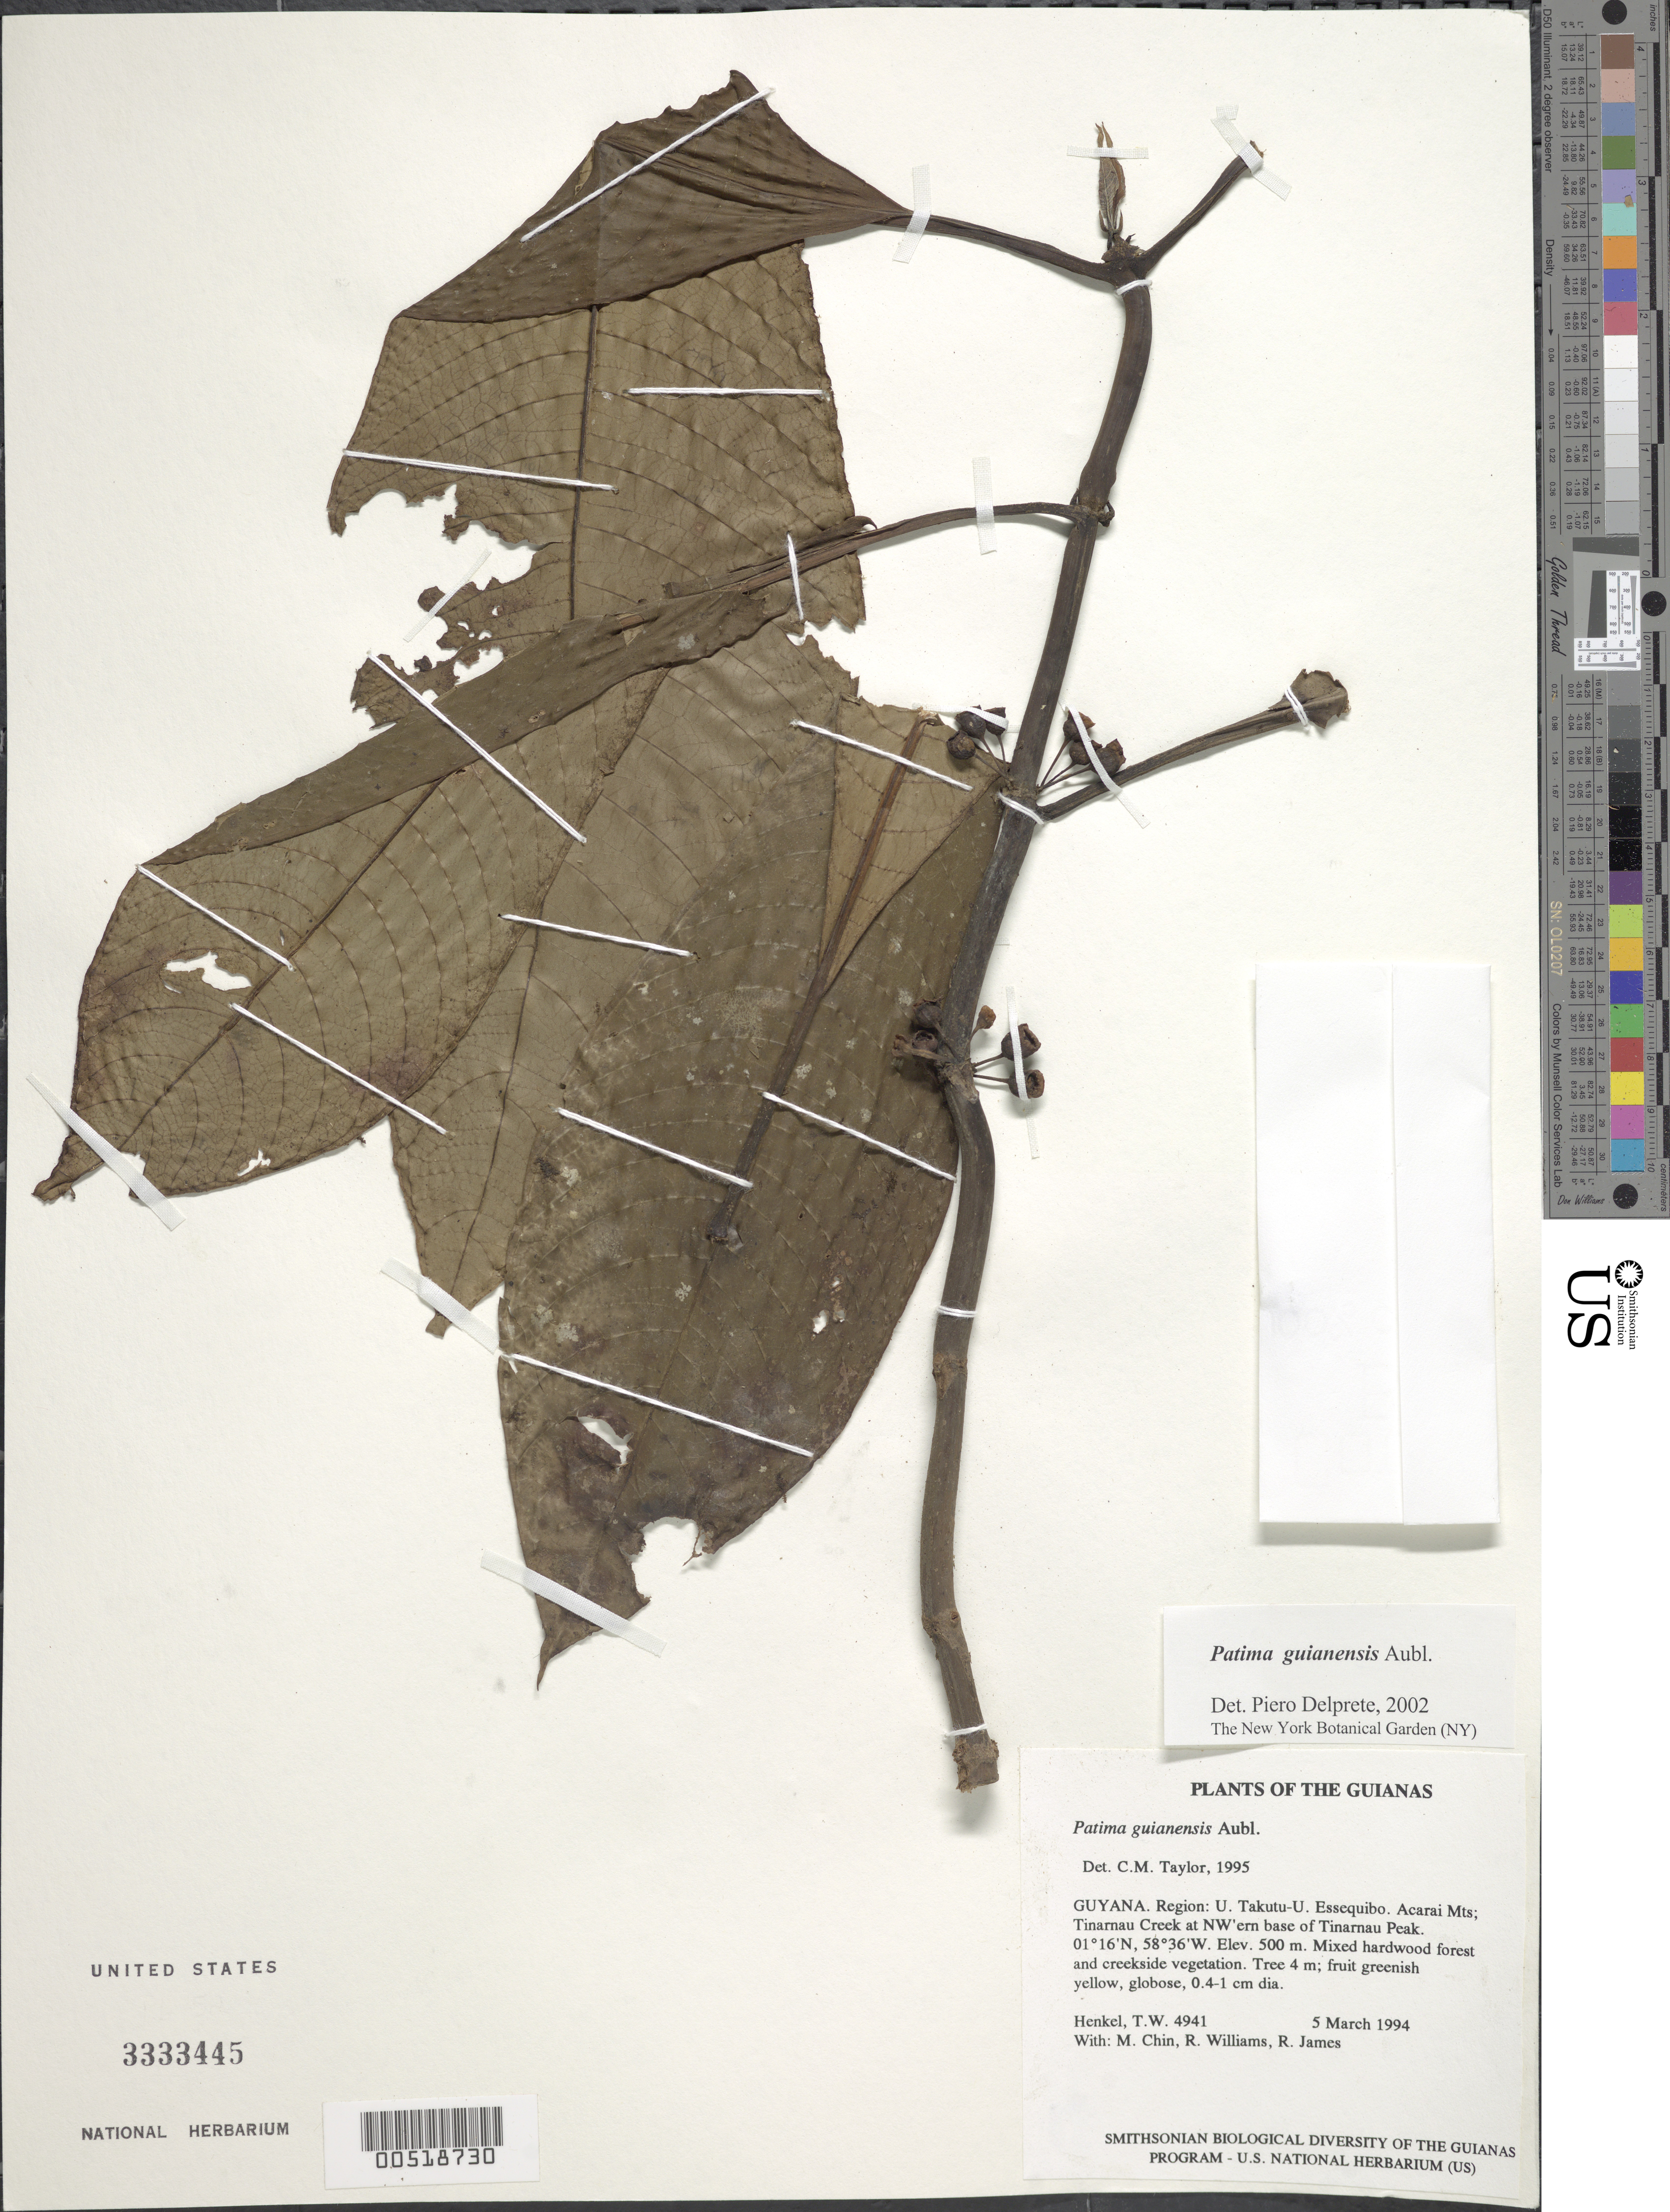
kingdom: Plantae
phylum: Tracheophyta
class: Magnoliopsida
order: Gentianales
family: Rubiaceae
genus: Patima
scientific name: Patima guianensis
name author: Aubl.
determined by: Taylor, Charlotte M.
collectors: T. Henkel, M. Chin, R. Williams & R. James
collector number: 4941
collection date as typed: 5 March 1994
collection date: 1994-03-05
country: Guyana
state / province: U. Takutu-U. Essequibo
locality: Acarai Mts; Tinarnau Creek at northwestern base of Tinarnau Peak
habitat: Mixed hardwood forest and creekside vegetation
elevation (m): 500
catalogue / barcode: US 3333445